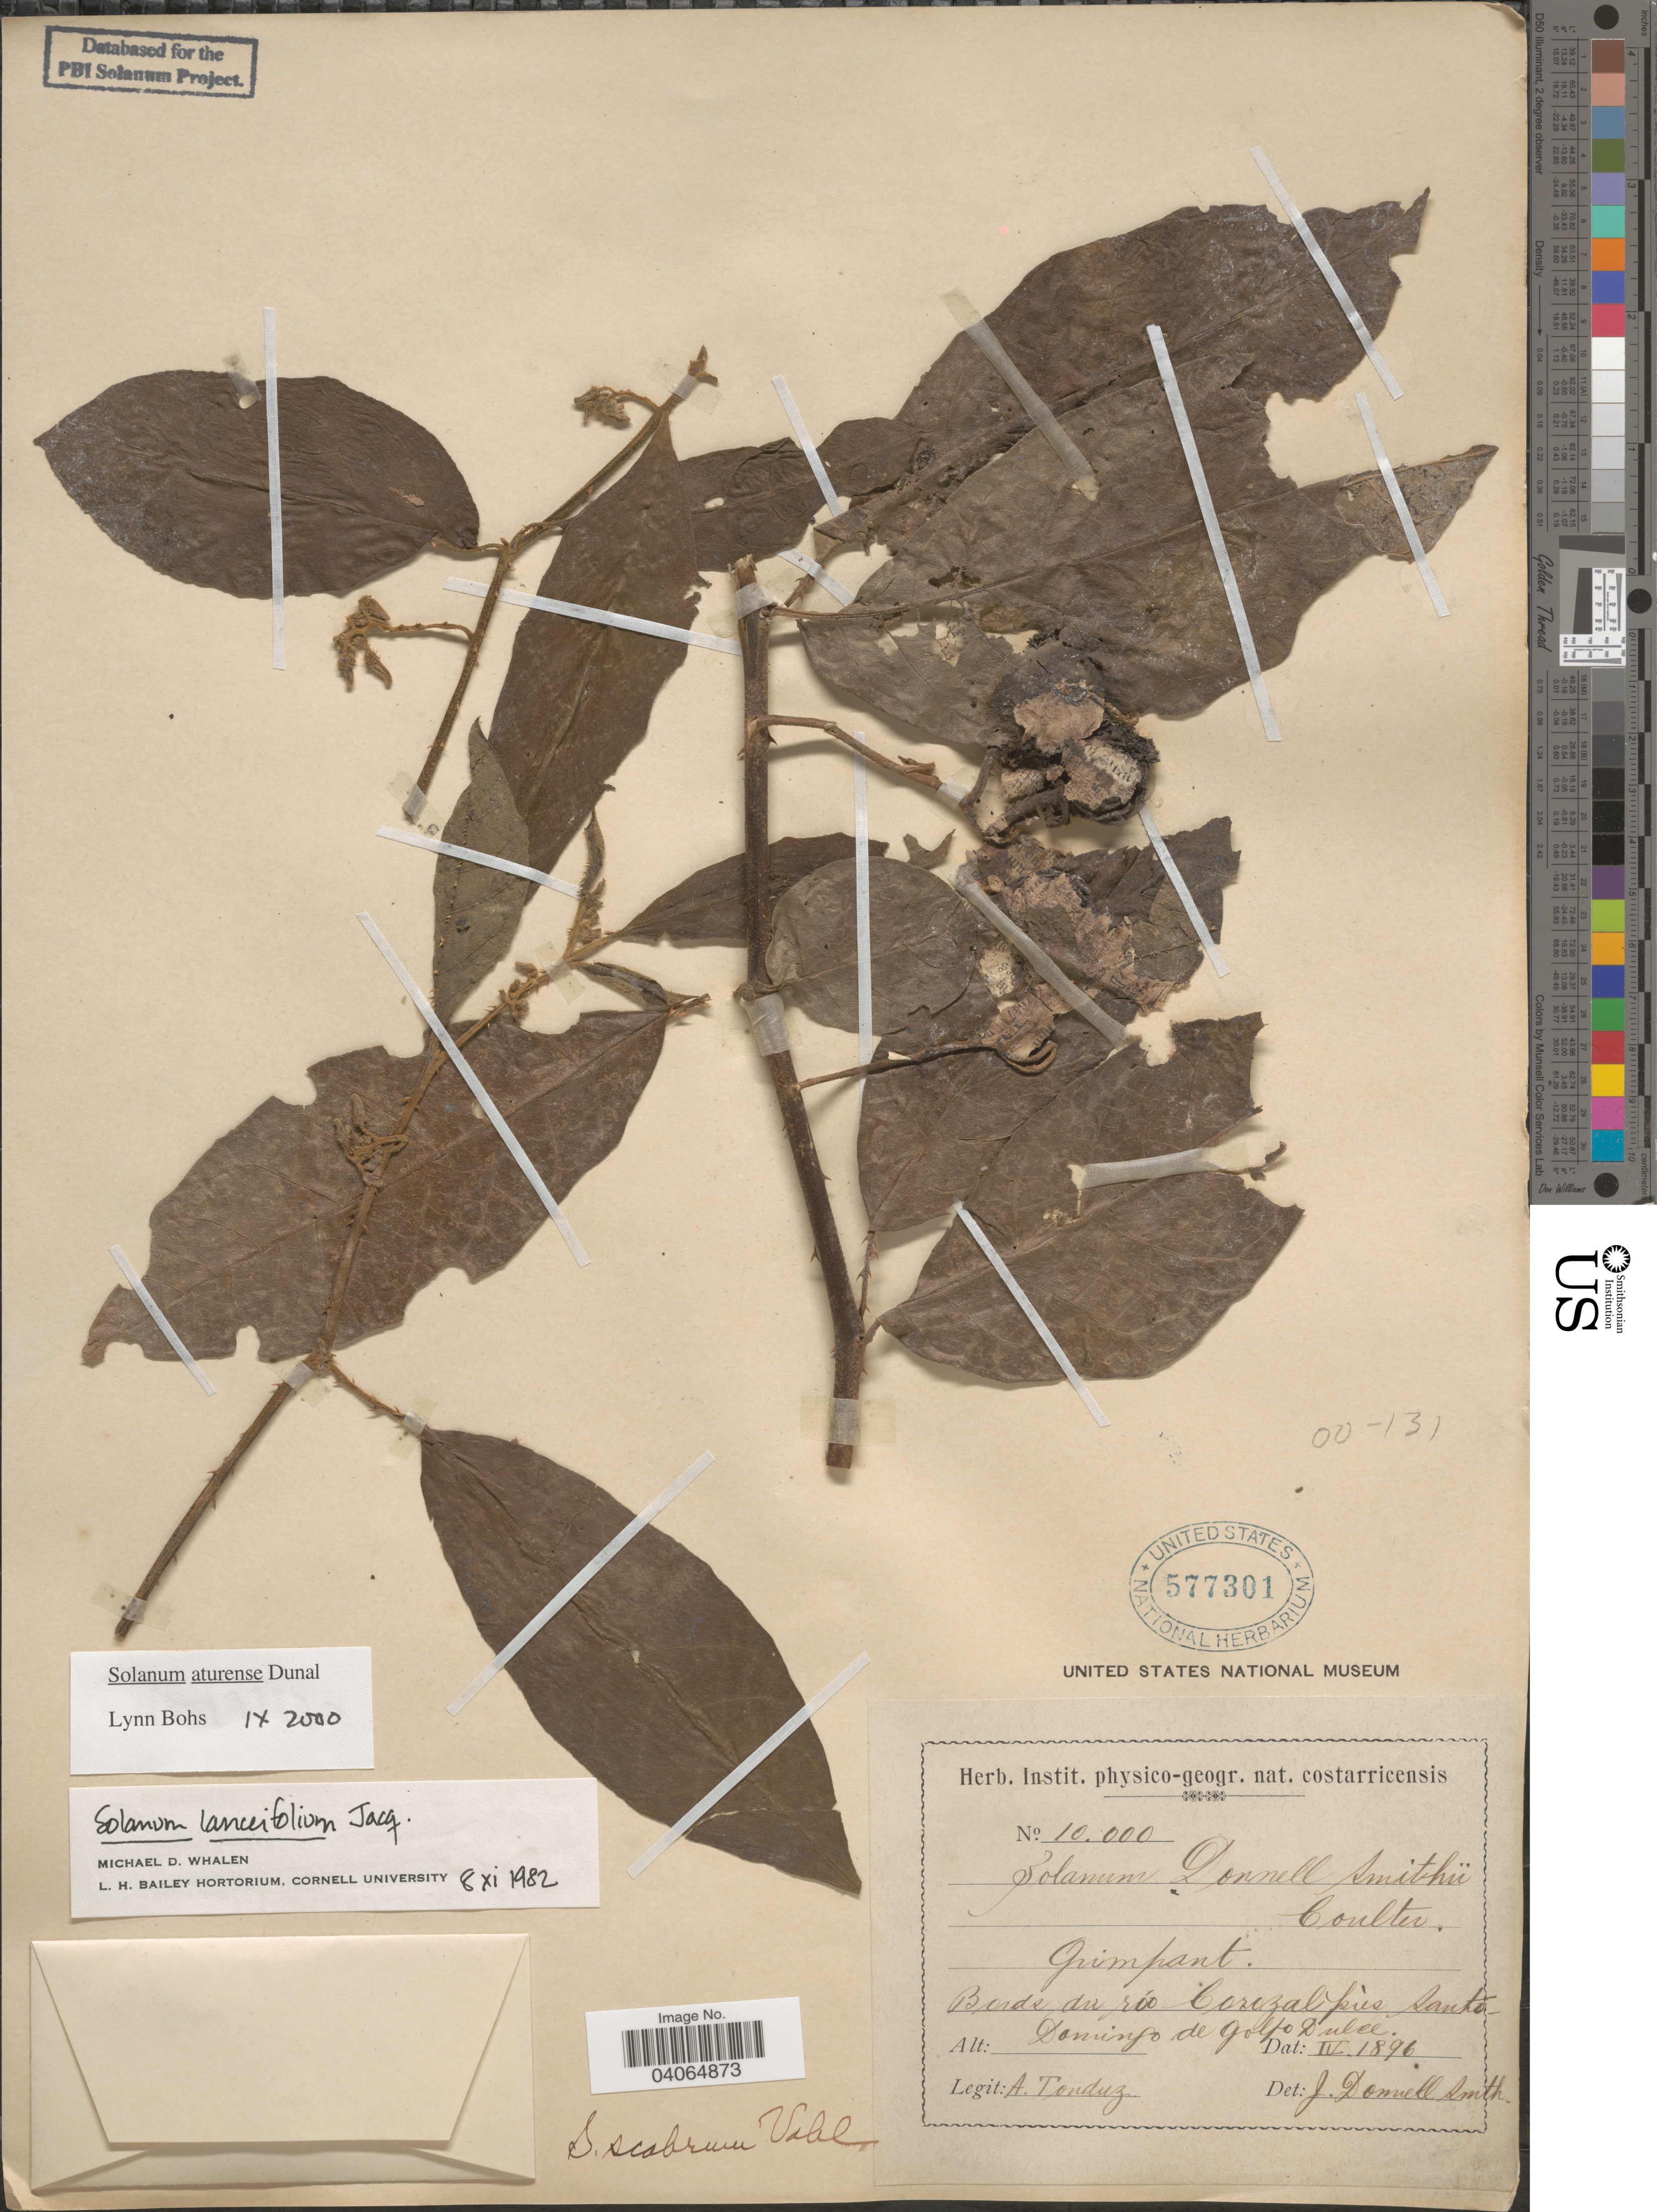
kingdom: Plantae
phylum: Tracheophyta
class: Magnoliopsida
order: Solanales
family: Solanaceae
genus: Solanum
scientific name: Solanum aturense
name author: Humb. & Bonpl. ex Dunal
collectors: A. Tonduz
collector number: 10000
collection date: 1896-04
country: Costa Rica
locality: Bords du rio Corozal, près Santo Domingo de Golfo Dulce.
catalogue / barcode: US 577301